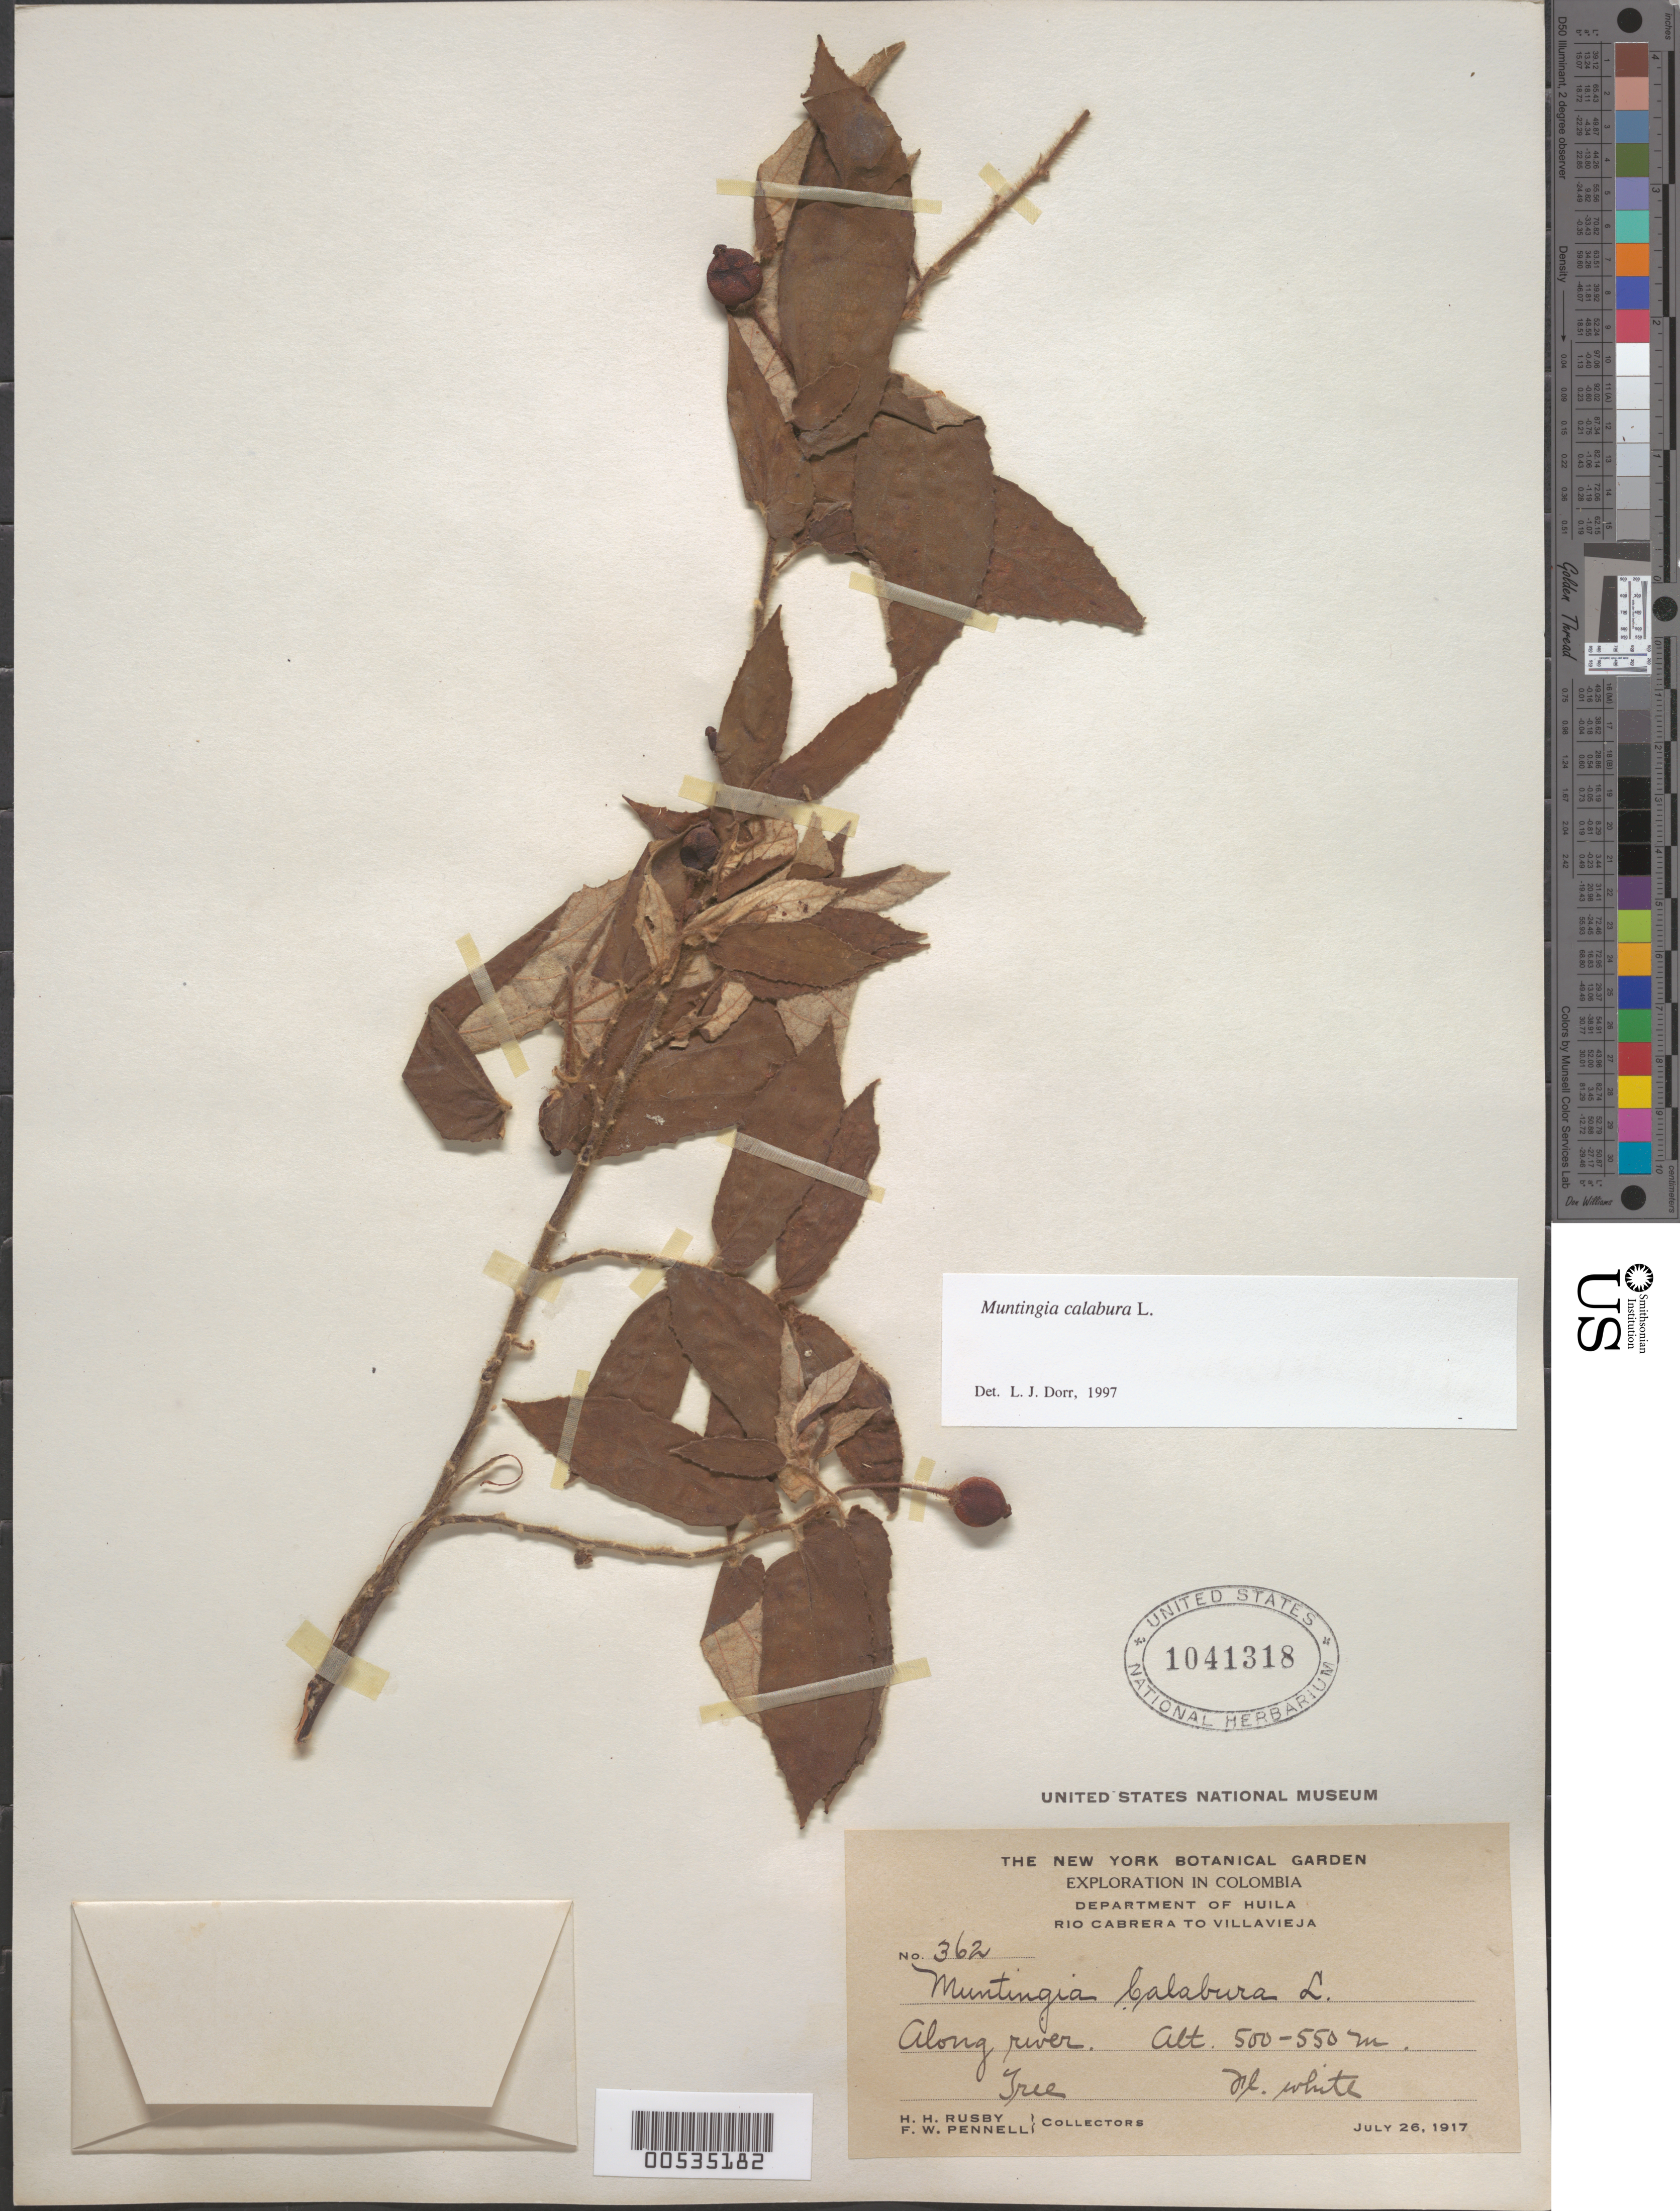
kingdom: Plantae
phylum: Tracheophyta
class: Magnoliopsida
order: Malvales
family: Muntingiaceae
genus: Muntingia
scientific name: Muntingia calabura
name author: L.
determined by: Dorr, L. J., (BOT), Smithsonian Institution - National Museum of Natural History (UNITED STATES)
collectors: H. H. Rusby & F. W. Pennell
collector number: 362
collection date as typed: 26 Jul 1917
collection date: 1917-07-26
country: Colombia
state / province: Huila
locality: Rio Cabrera to Villa Vieja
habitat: Along river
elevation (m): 50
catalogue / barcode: US 1041318